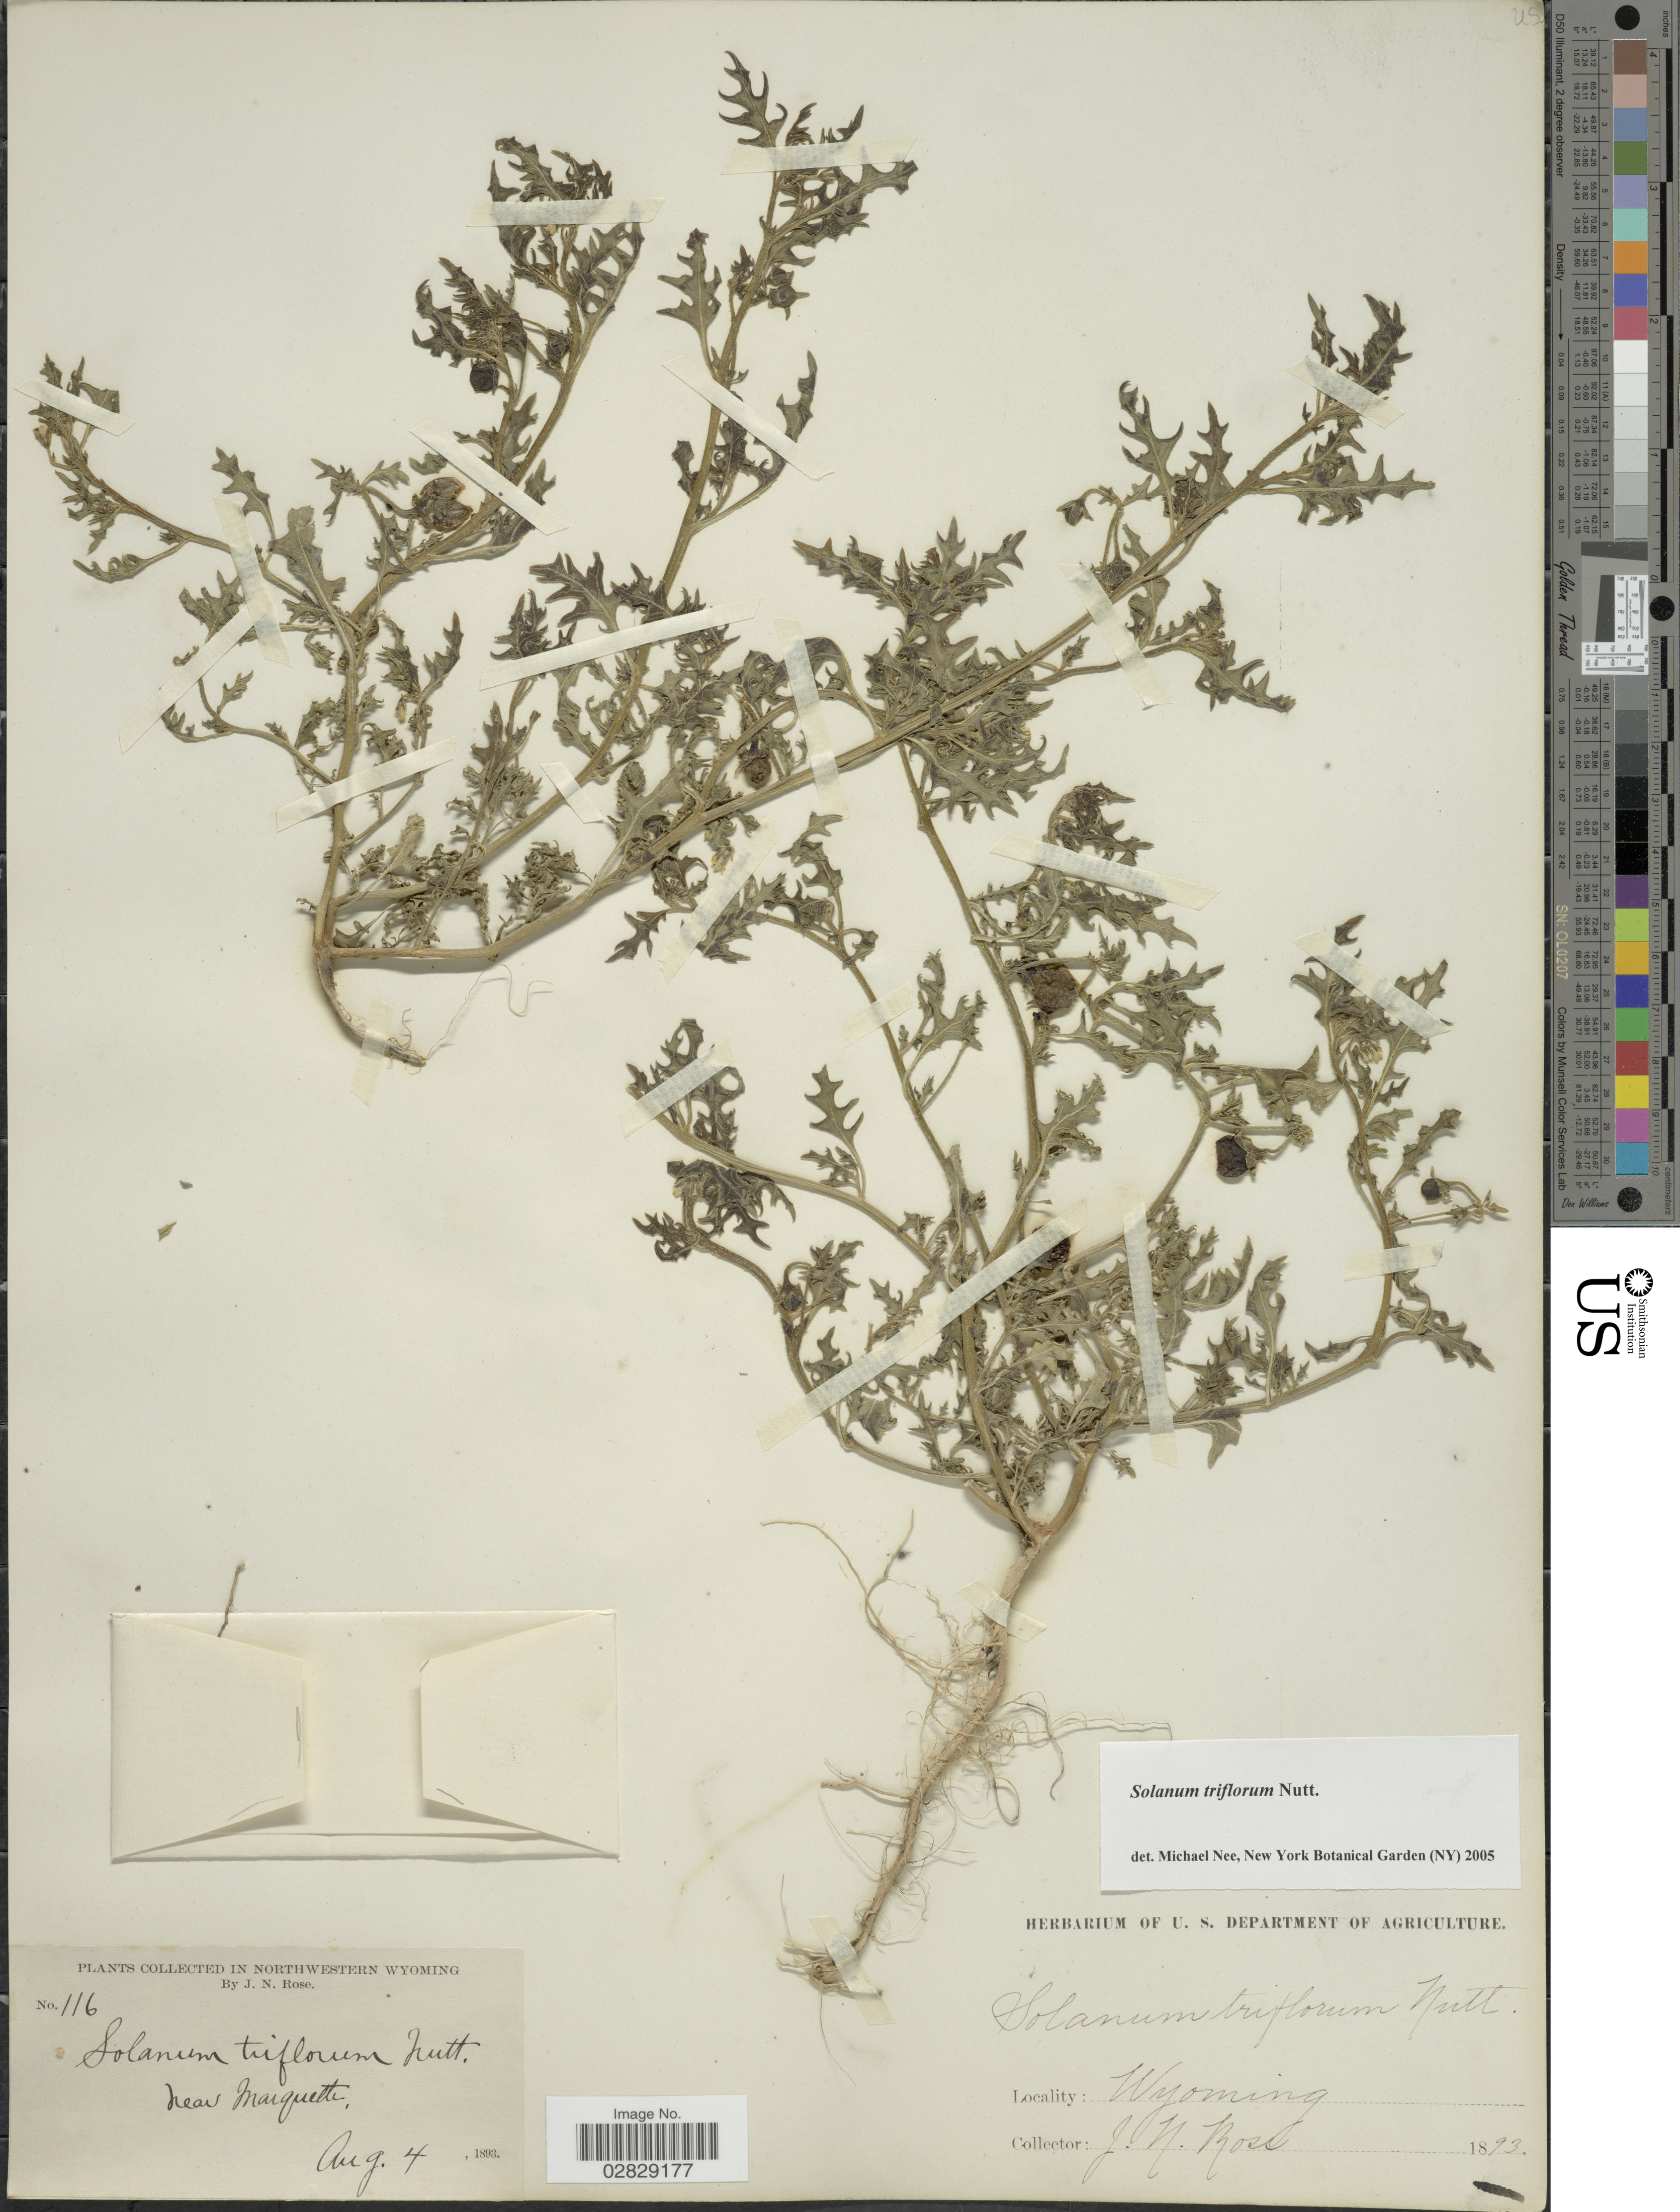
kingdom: Plantae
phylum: Tracheophyta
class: Magnoliopsida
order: Solanales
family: Solanaceae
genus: Solanum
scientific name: Solanum triflorum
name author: Nutt.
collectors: J. N. Rose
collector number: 116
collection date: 1893-08-04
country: United States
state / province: Wyoming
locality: Northwestern Wyoming. Near Marquette.